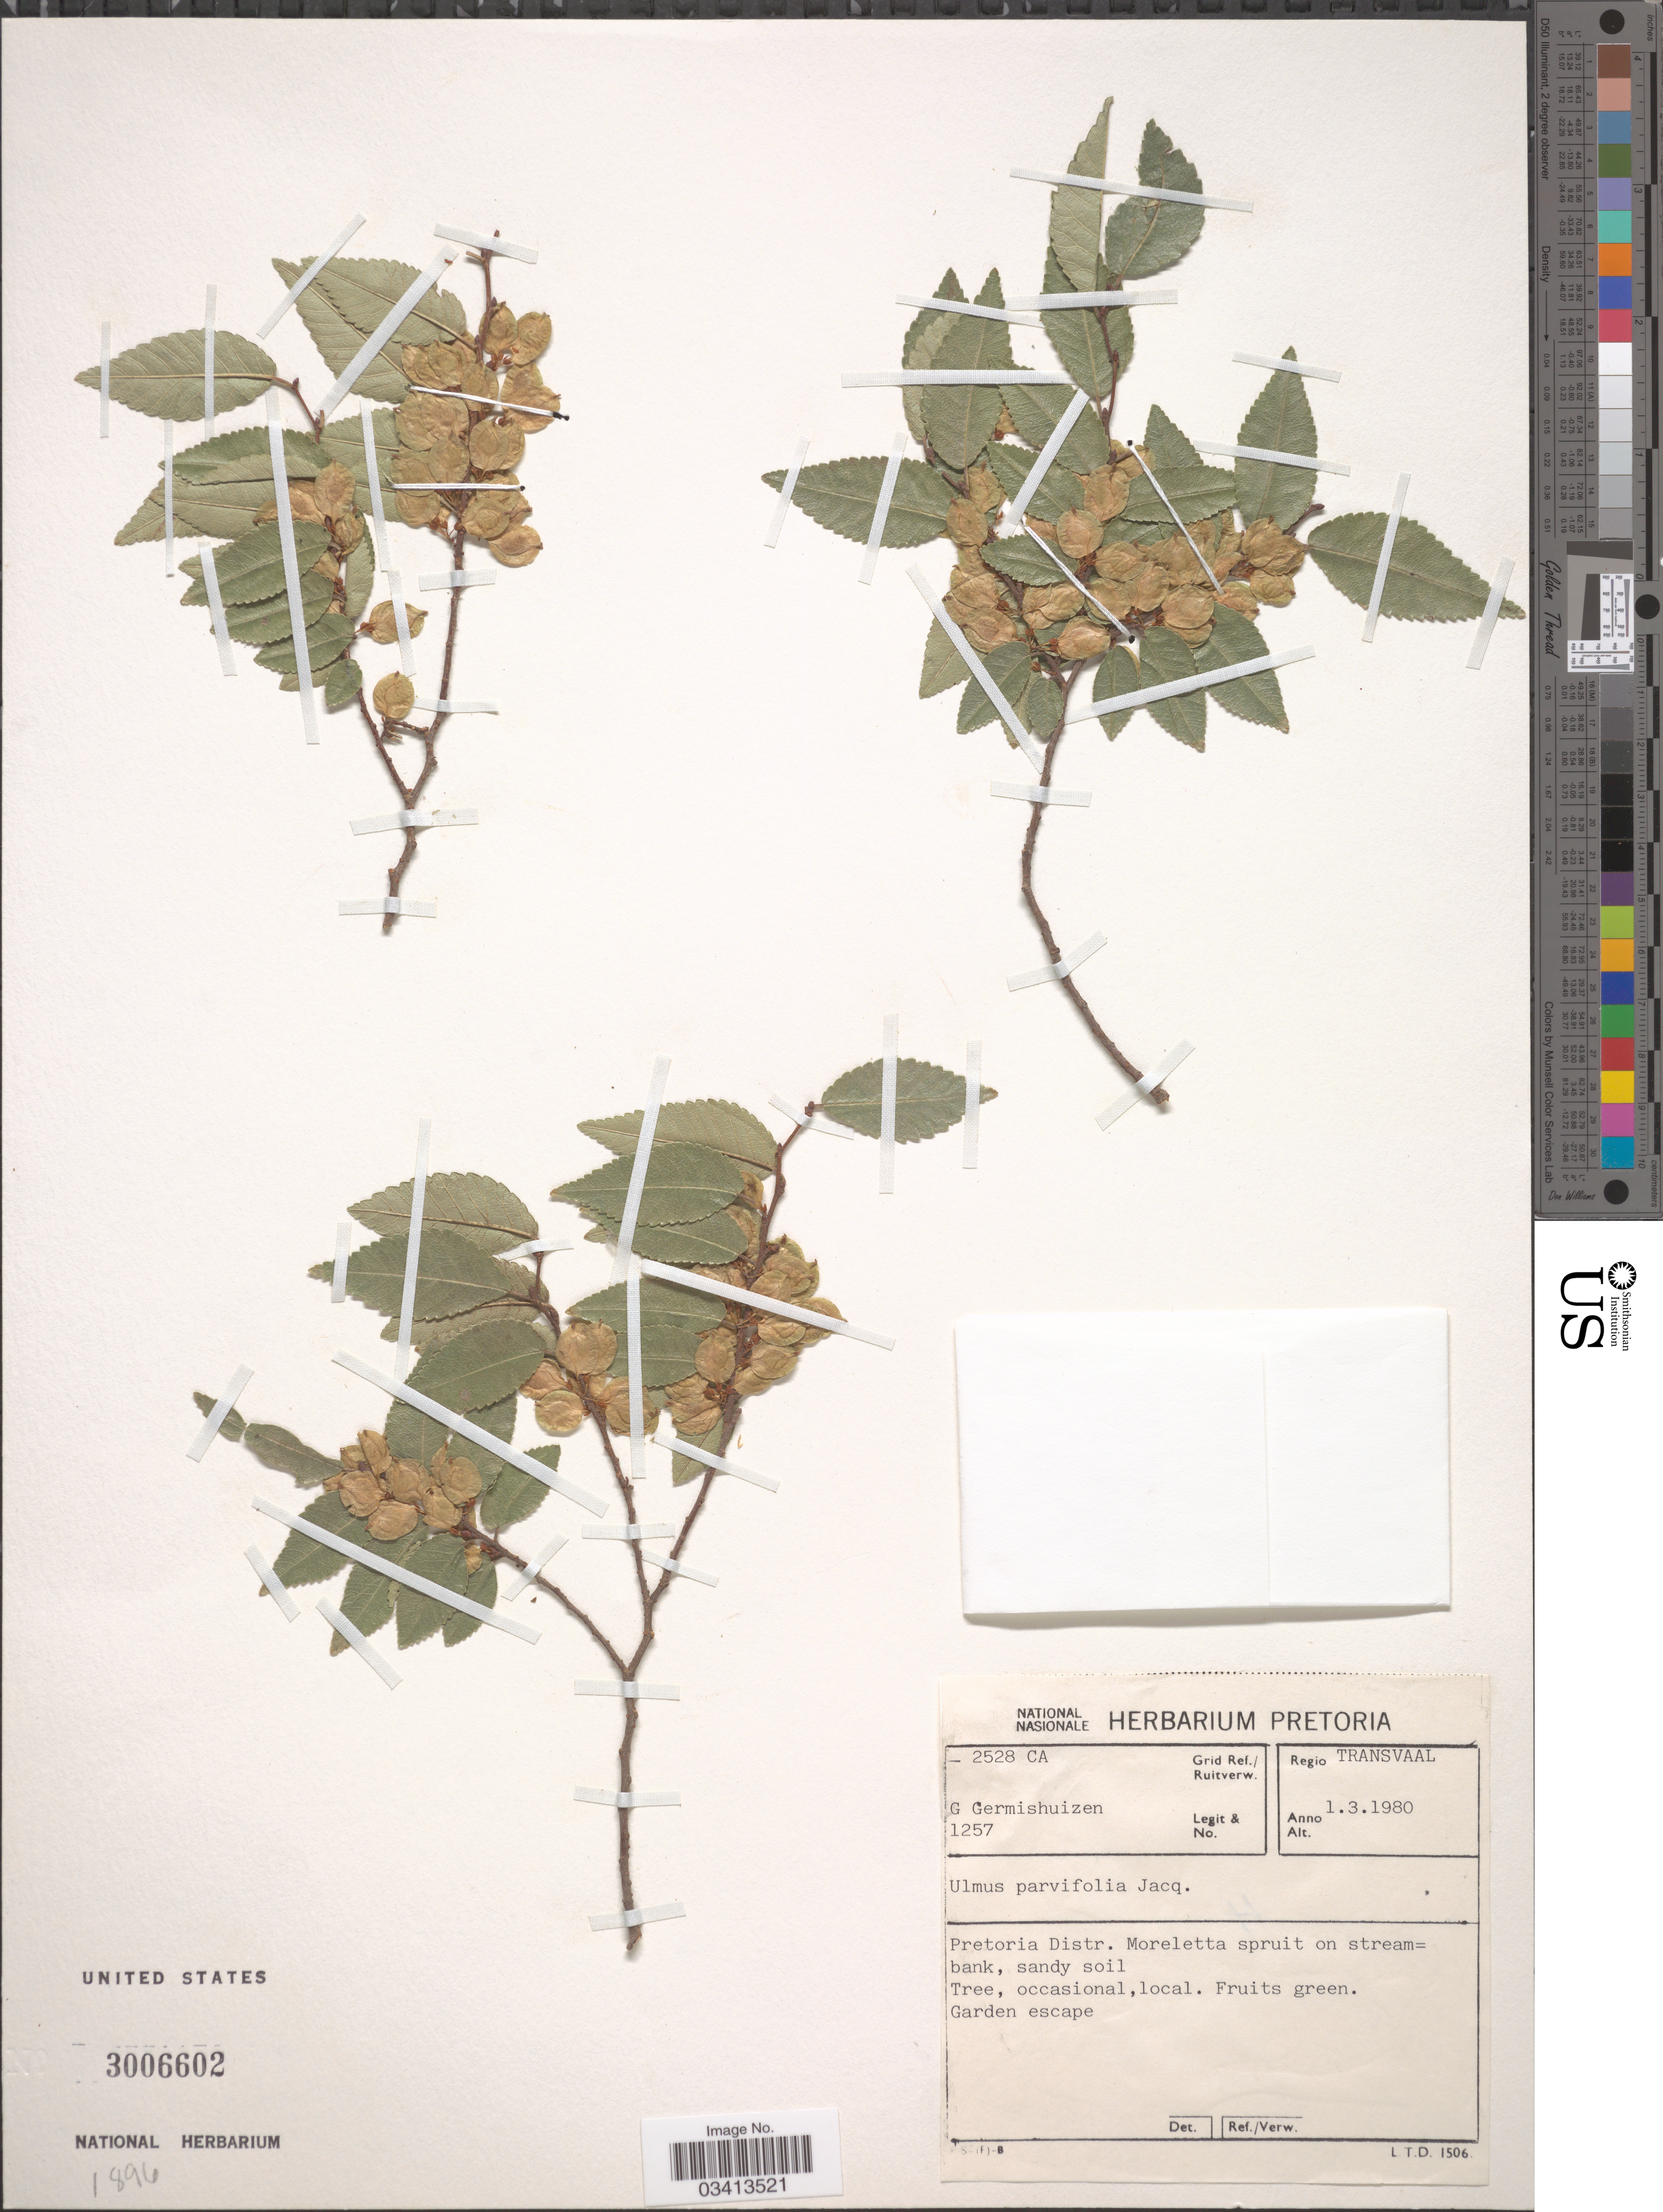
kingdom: Plantae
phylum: Tracheophyta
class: Magnoliopsida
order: Rosales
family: Ulmaceae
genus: Ulmus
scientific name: Ulmus parvifolia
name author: Jacq.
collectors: G. Germishuizen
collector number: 1257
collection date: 1980-03-01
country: South Africa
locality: Regio Transvaal. Grid Ref./Ruitverw. 2528 CA. Pretoria Distr. Moreletta spruit on stream.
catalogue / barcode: US 3006602